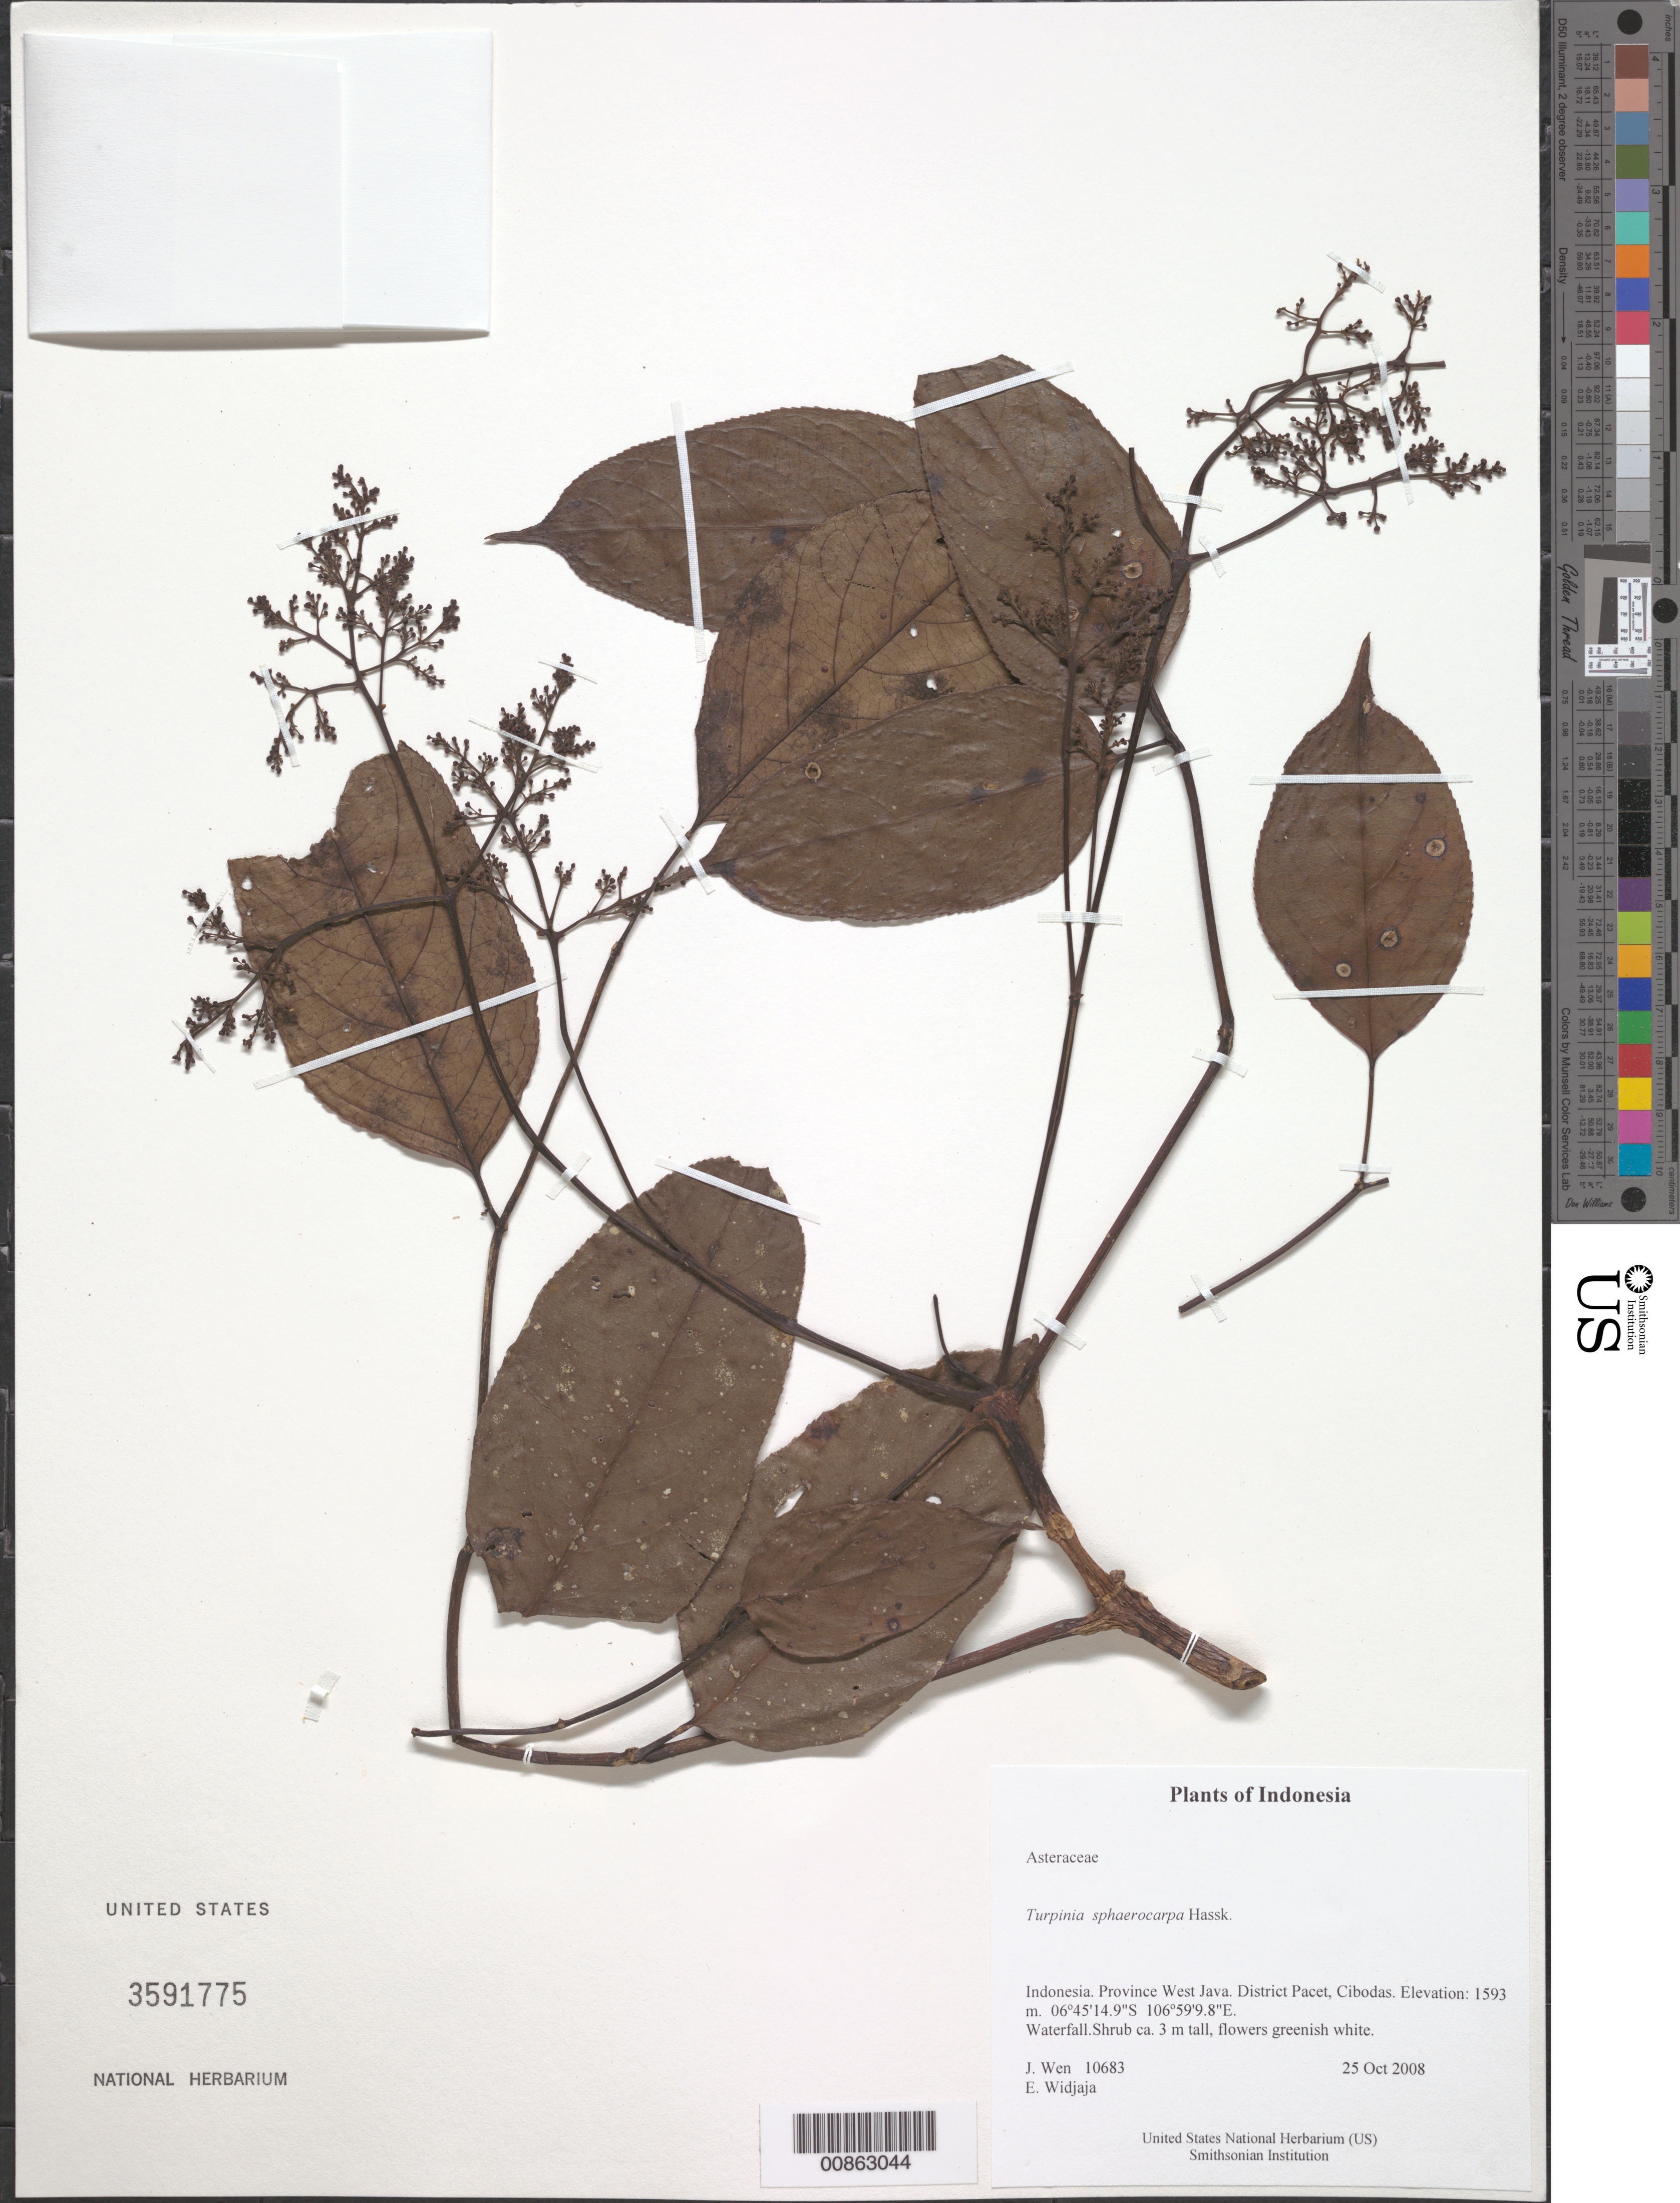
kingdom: Plantae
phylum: Tracheophyta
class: Magnoliopsida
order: Crossosomatales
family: Staphyleaceae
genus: Turpinia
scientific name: Turpinia sphaerocarpa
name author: Hassk.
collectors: J. Wen & E. A. Widjaja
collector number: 10683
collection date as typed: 25 Oct 2008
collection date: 2008-10-25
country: Indonesia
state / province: Java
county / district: Jawa Barat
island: Java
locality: District Pacet, Cibodas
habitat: Waterfall.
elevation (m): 1593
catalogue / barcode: US 3591775